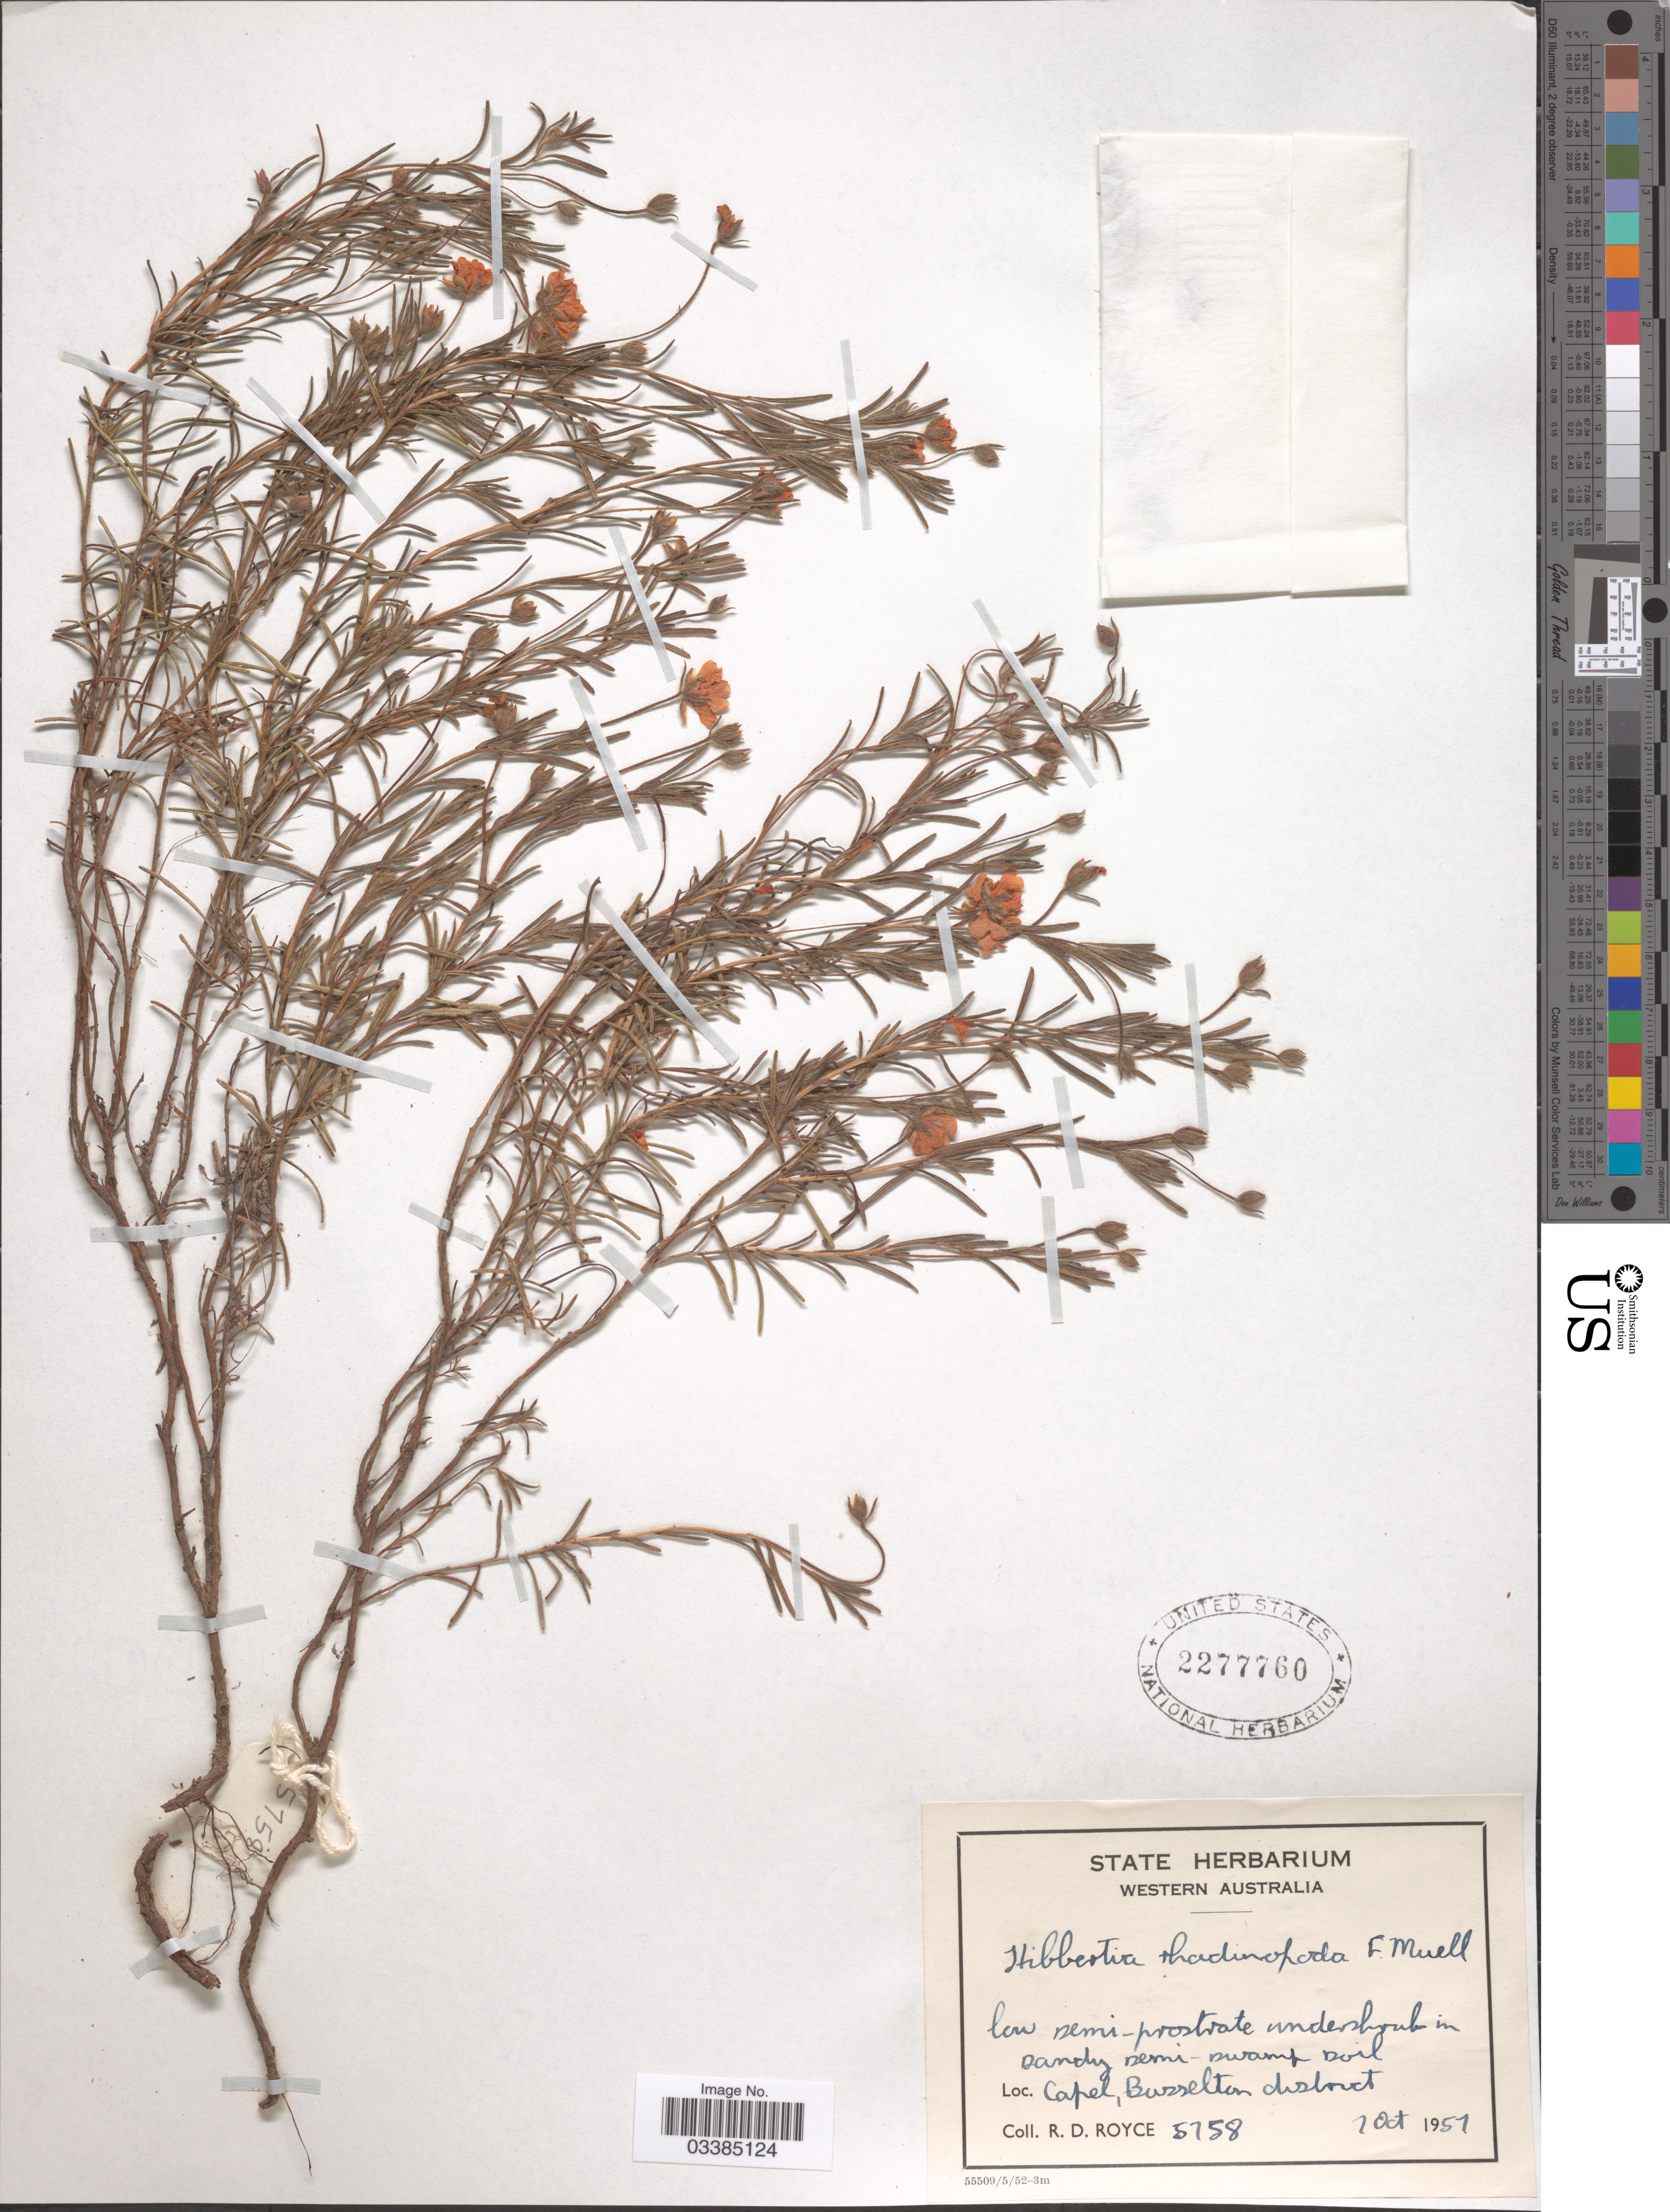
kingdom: Plantae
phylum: Tracheophyta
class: Magnoliopsida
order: Dilleniales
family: Dilleniaceae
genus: Hibbertia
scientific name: Hibbertia rhadinopoda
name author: F. Muell.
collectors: R. Royce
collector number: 5758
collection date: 1957-10-07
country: Australia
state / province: Western Australia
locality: Capel, Busselton district.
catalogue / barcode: US 2277760